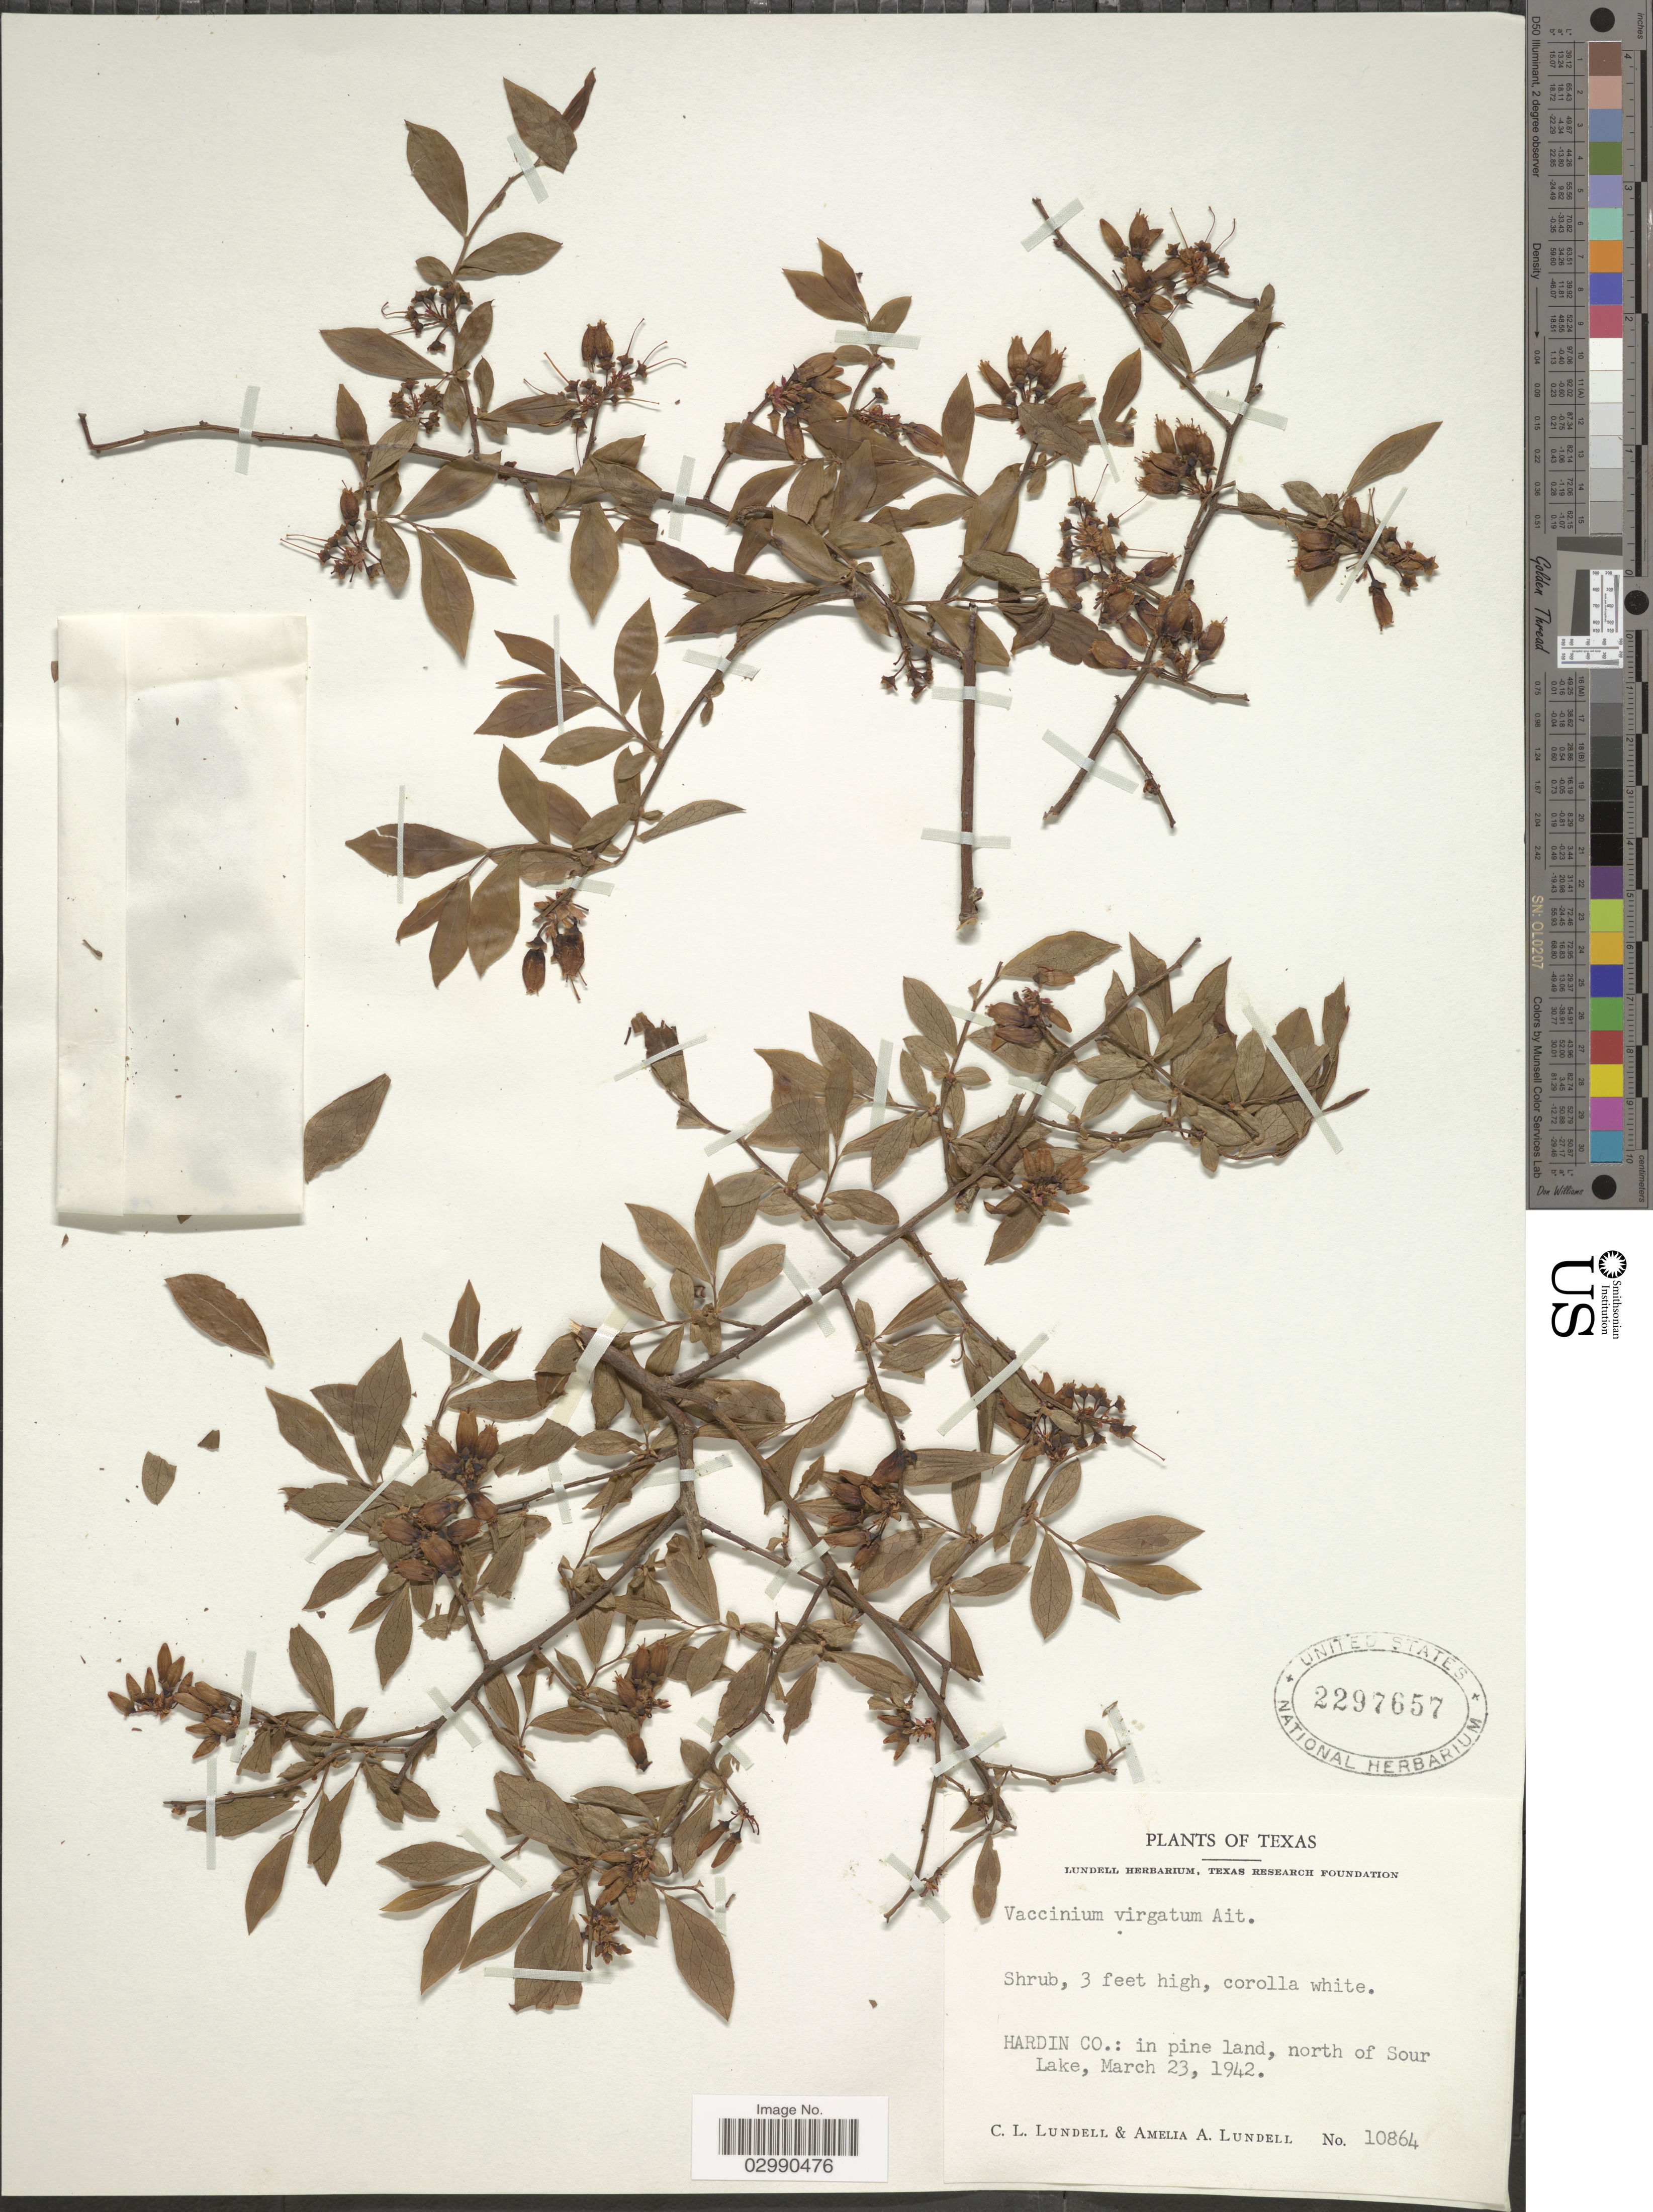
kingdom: Plantae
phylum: Tracheophyta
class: Magnoliopsida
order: Ericales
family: Ericaceae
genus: Vaccinium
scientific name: Vaccinium virgatum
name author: Aiton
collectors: C. L. Lundell & A. A. Lundell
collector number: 10864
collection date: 1942-03-23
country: United States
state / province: Texas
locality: Hardin Co.: in pine land, north of Sour Lake.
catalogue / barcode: US 2297657